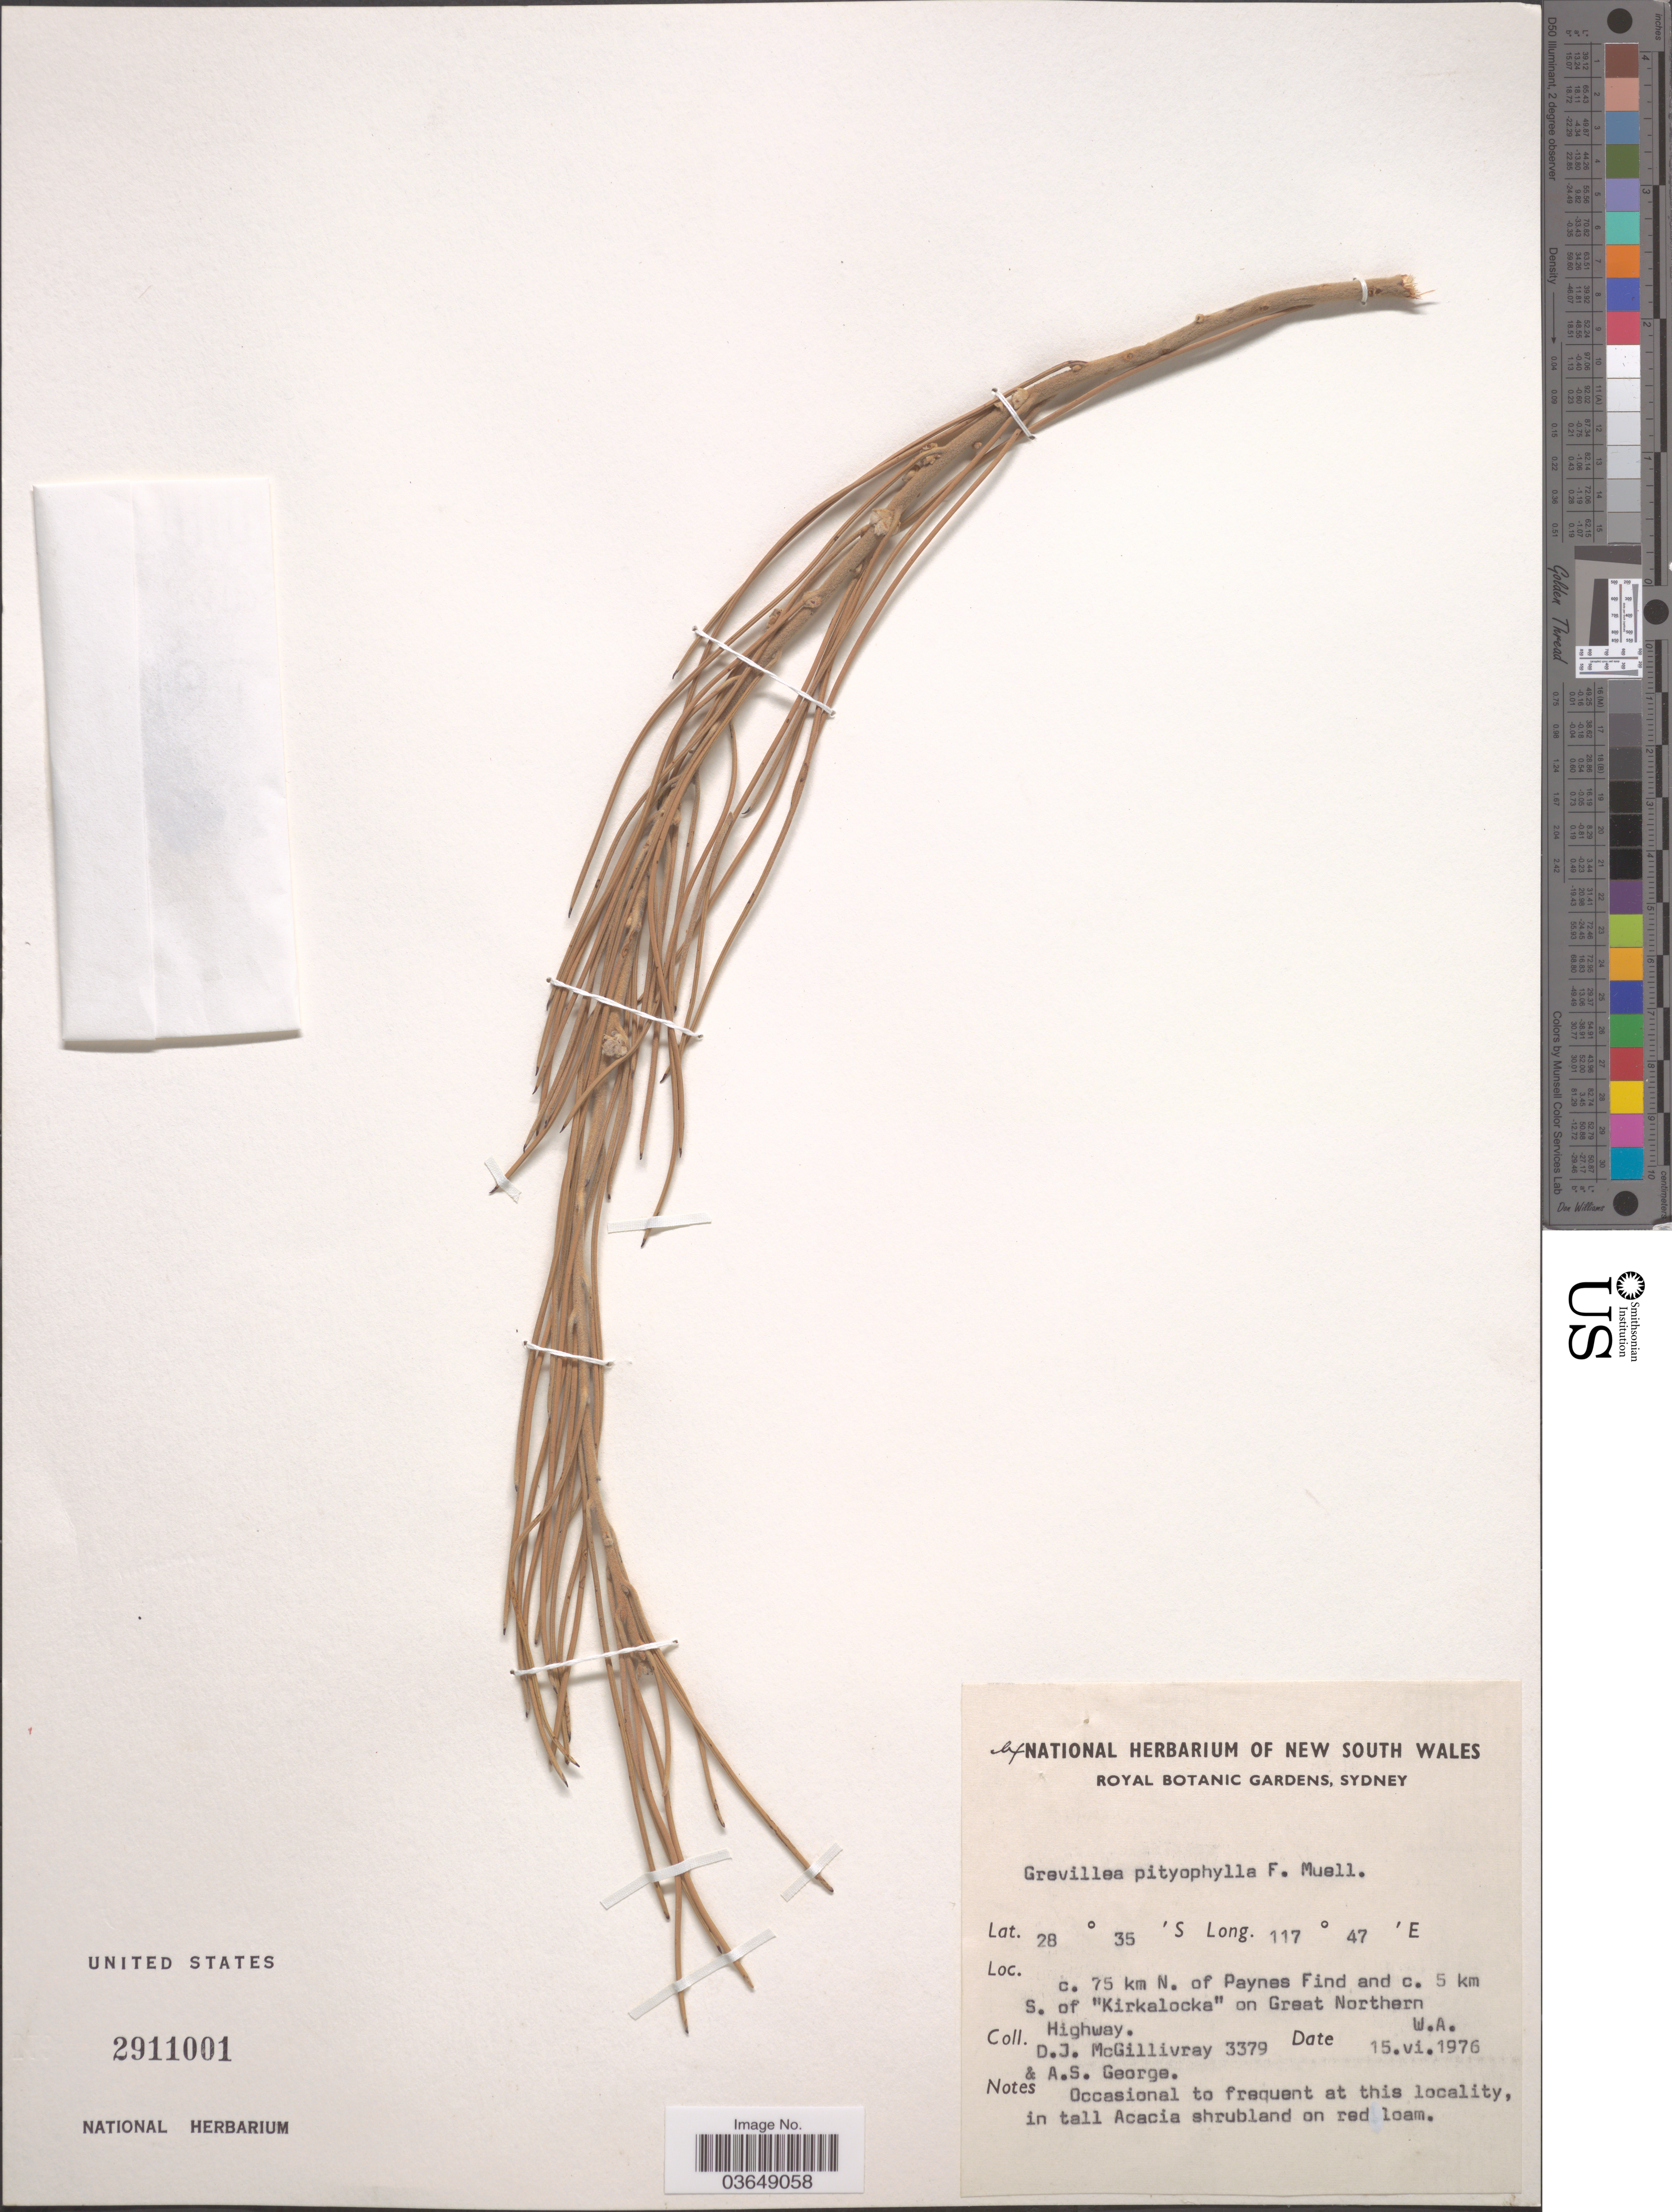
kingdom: Plantae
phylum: Tracheophyta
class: Magnoliopsida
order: Proteales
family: Proteaceae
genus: Grevillea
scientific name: Grevillea pityophylla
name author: F. Muell.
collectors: D. J. McGillivray & A. S. George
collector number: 3379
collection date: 1976-06-15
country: Australia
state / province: Western Australia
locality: C. 75 km N. of Paynes Find and c. 5 km s. of "Kirkalocka" on Great Northern Highway.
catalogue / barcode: US 2911001